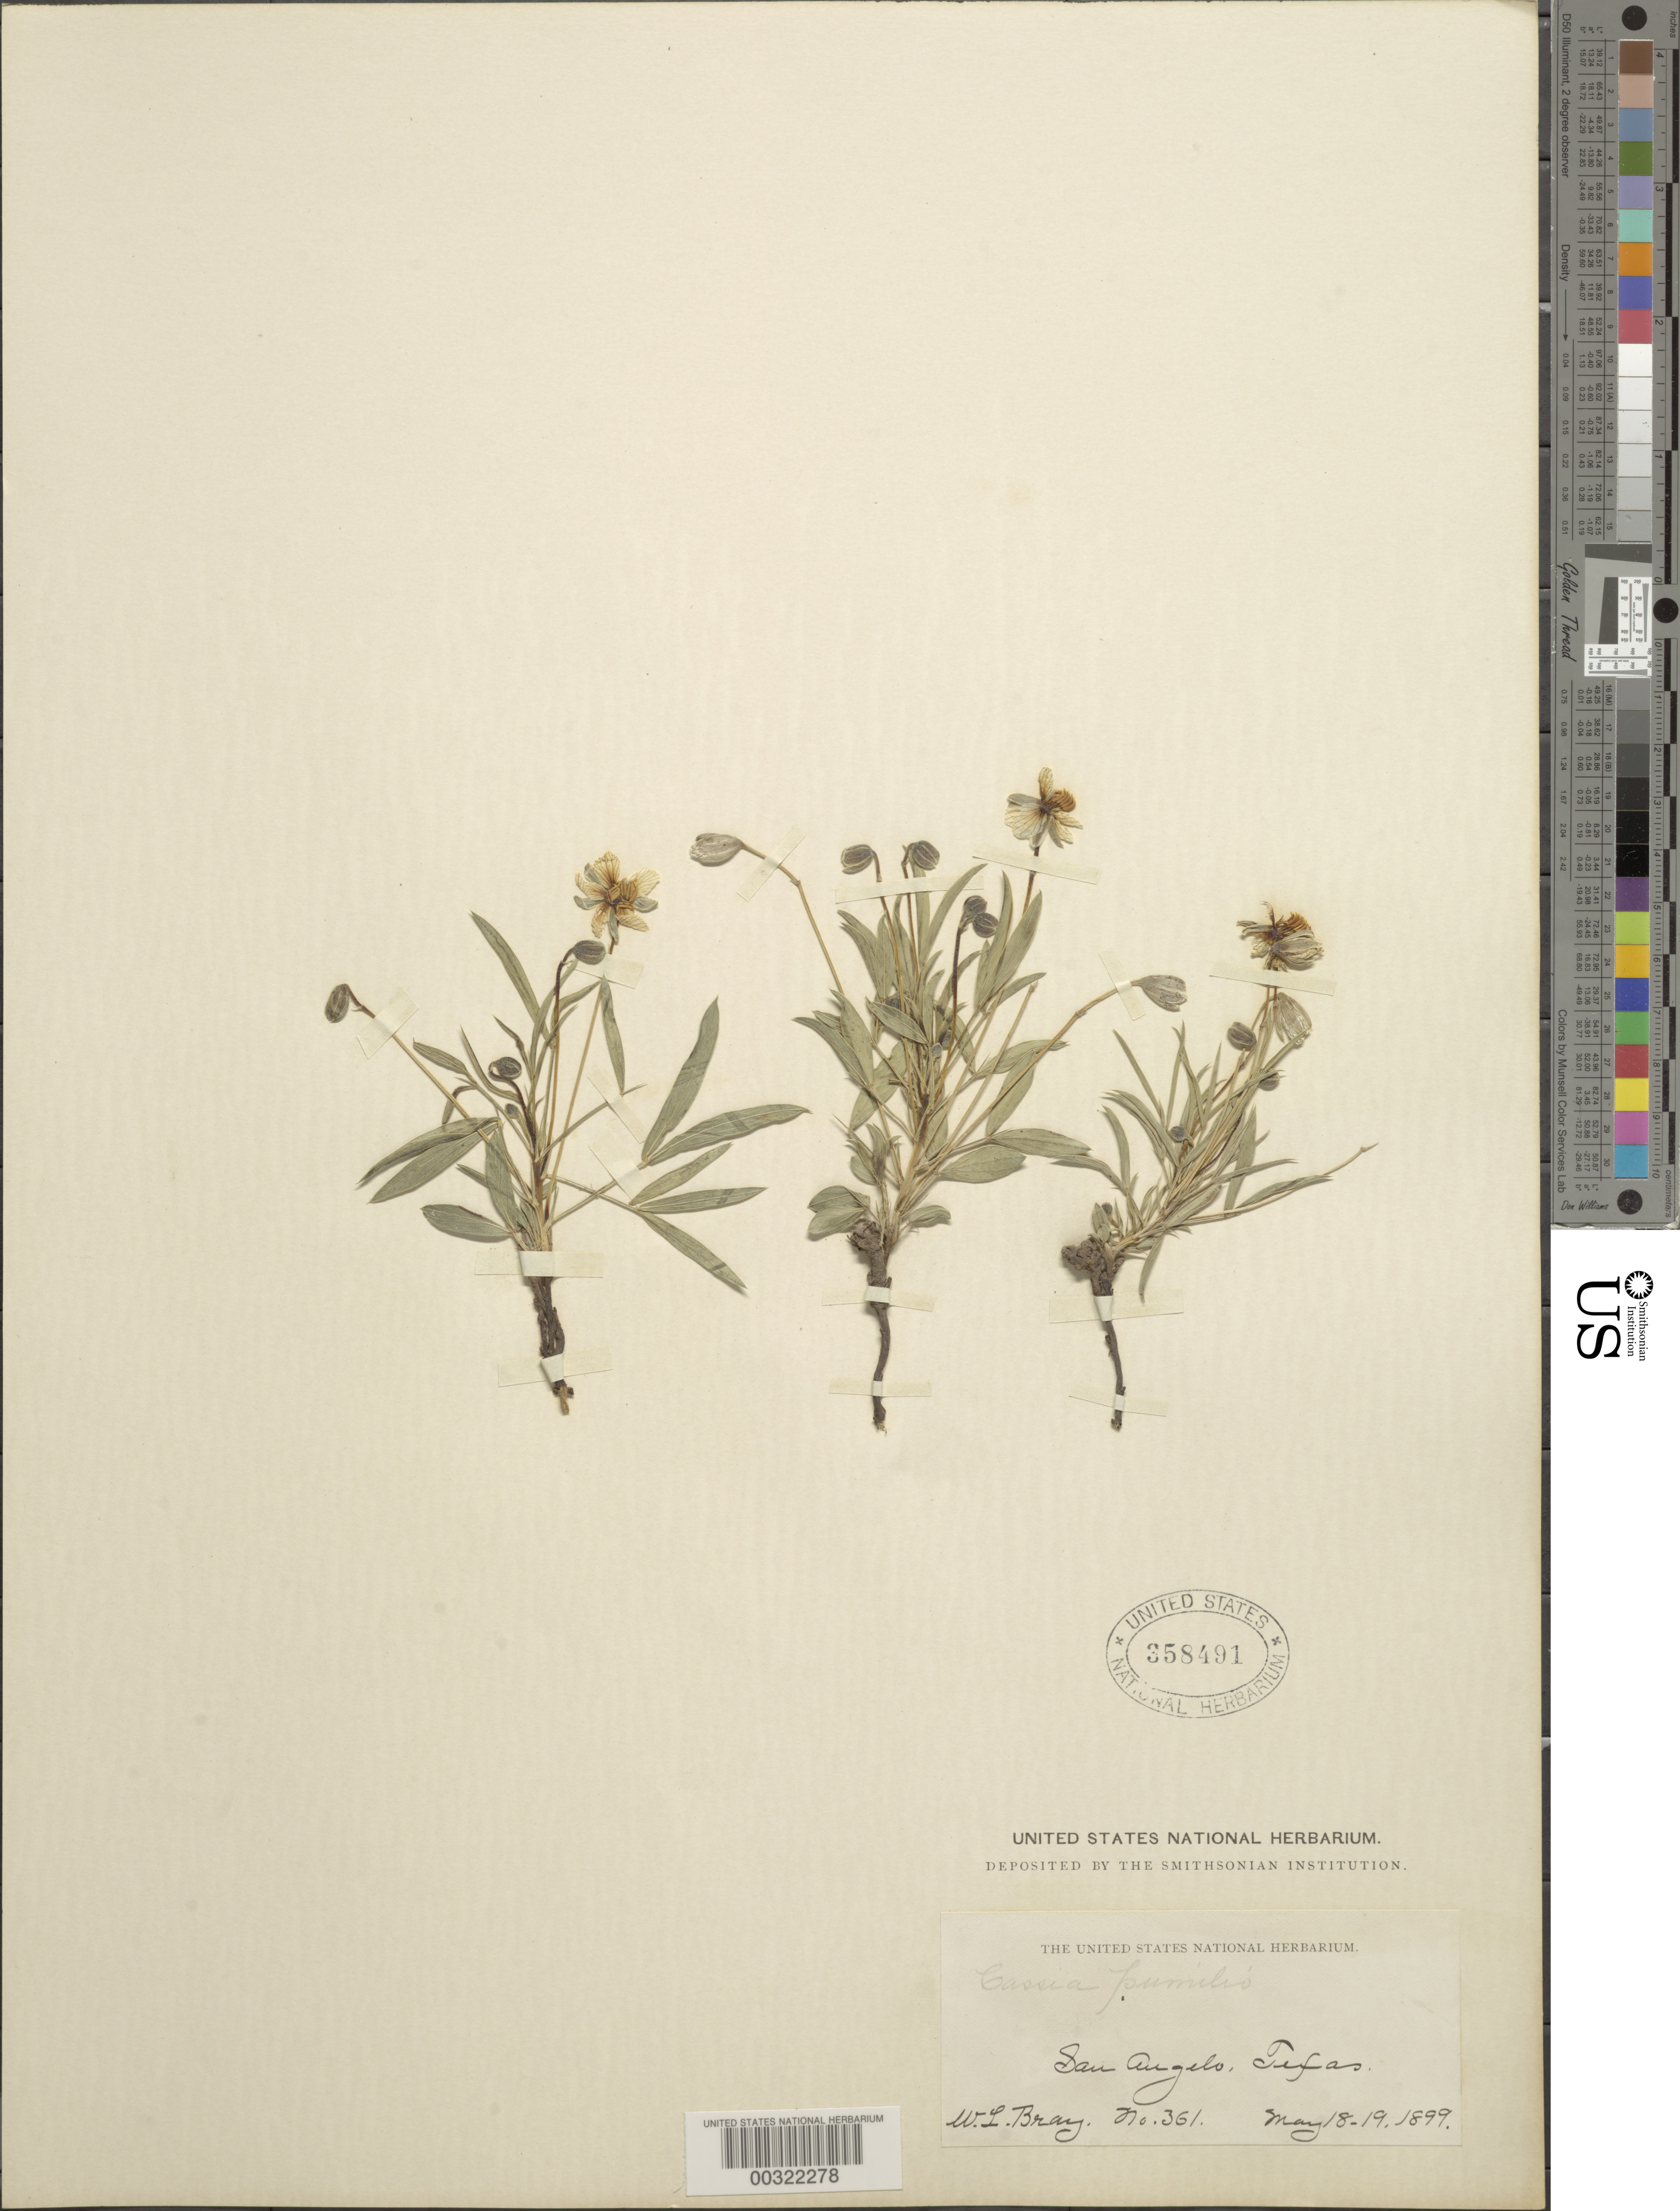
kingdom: Plantae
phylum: Tracheophyta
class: Magnoliopsida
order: Fabales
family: Fabaceae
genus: Senna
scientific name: Senna pumilio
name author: (A. Gray) H.S. Irwin & Barneby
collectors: W. L. Bray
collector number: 361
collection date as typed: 18 May 1899 to 19 May 1899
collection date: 1899-05-18/1899-05-19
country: United States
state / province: Texas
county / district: Tom Green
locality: San angelo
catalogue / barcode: US 358491